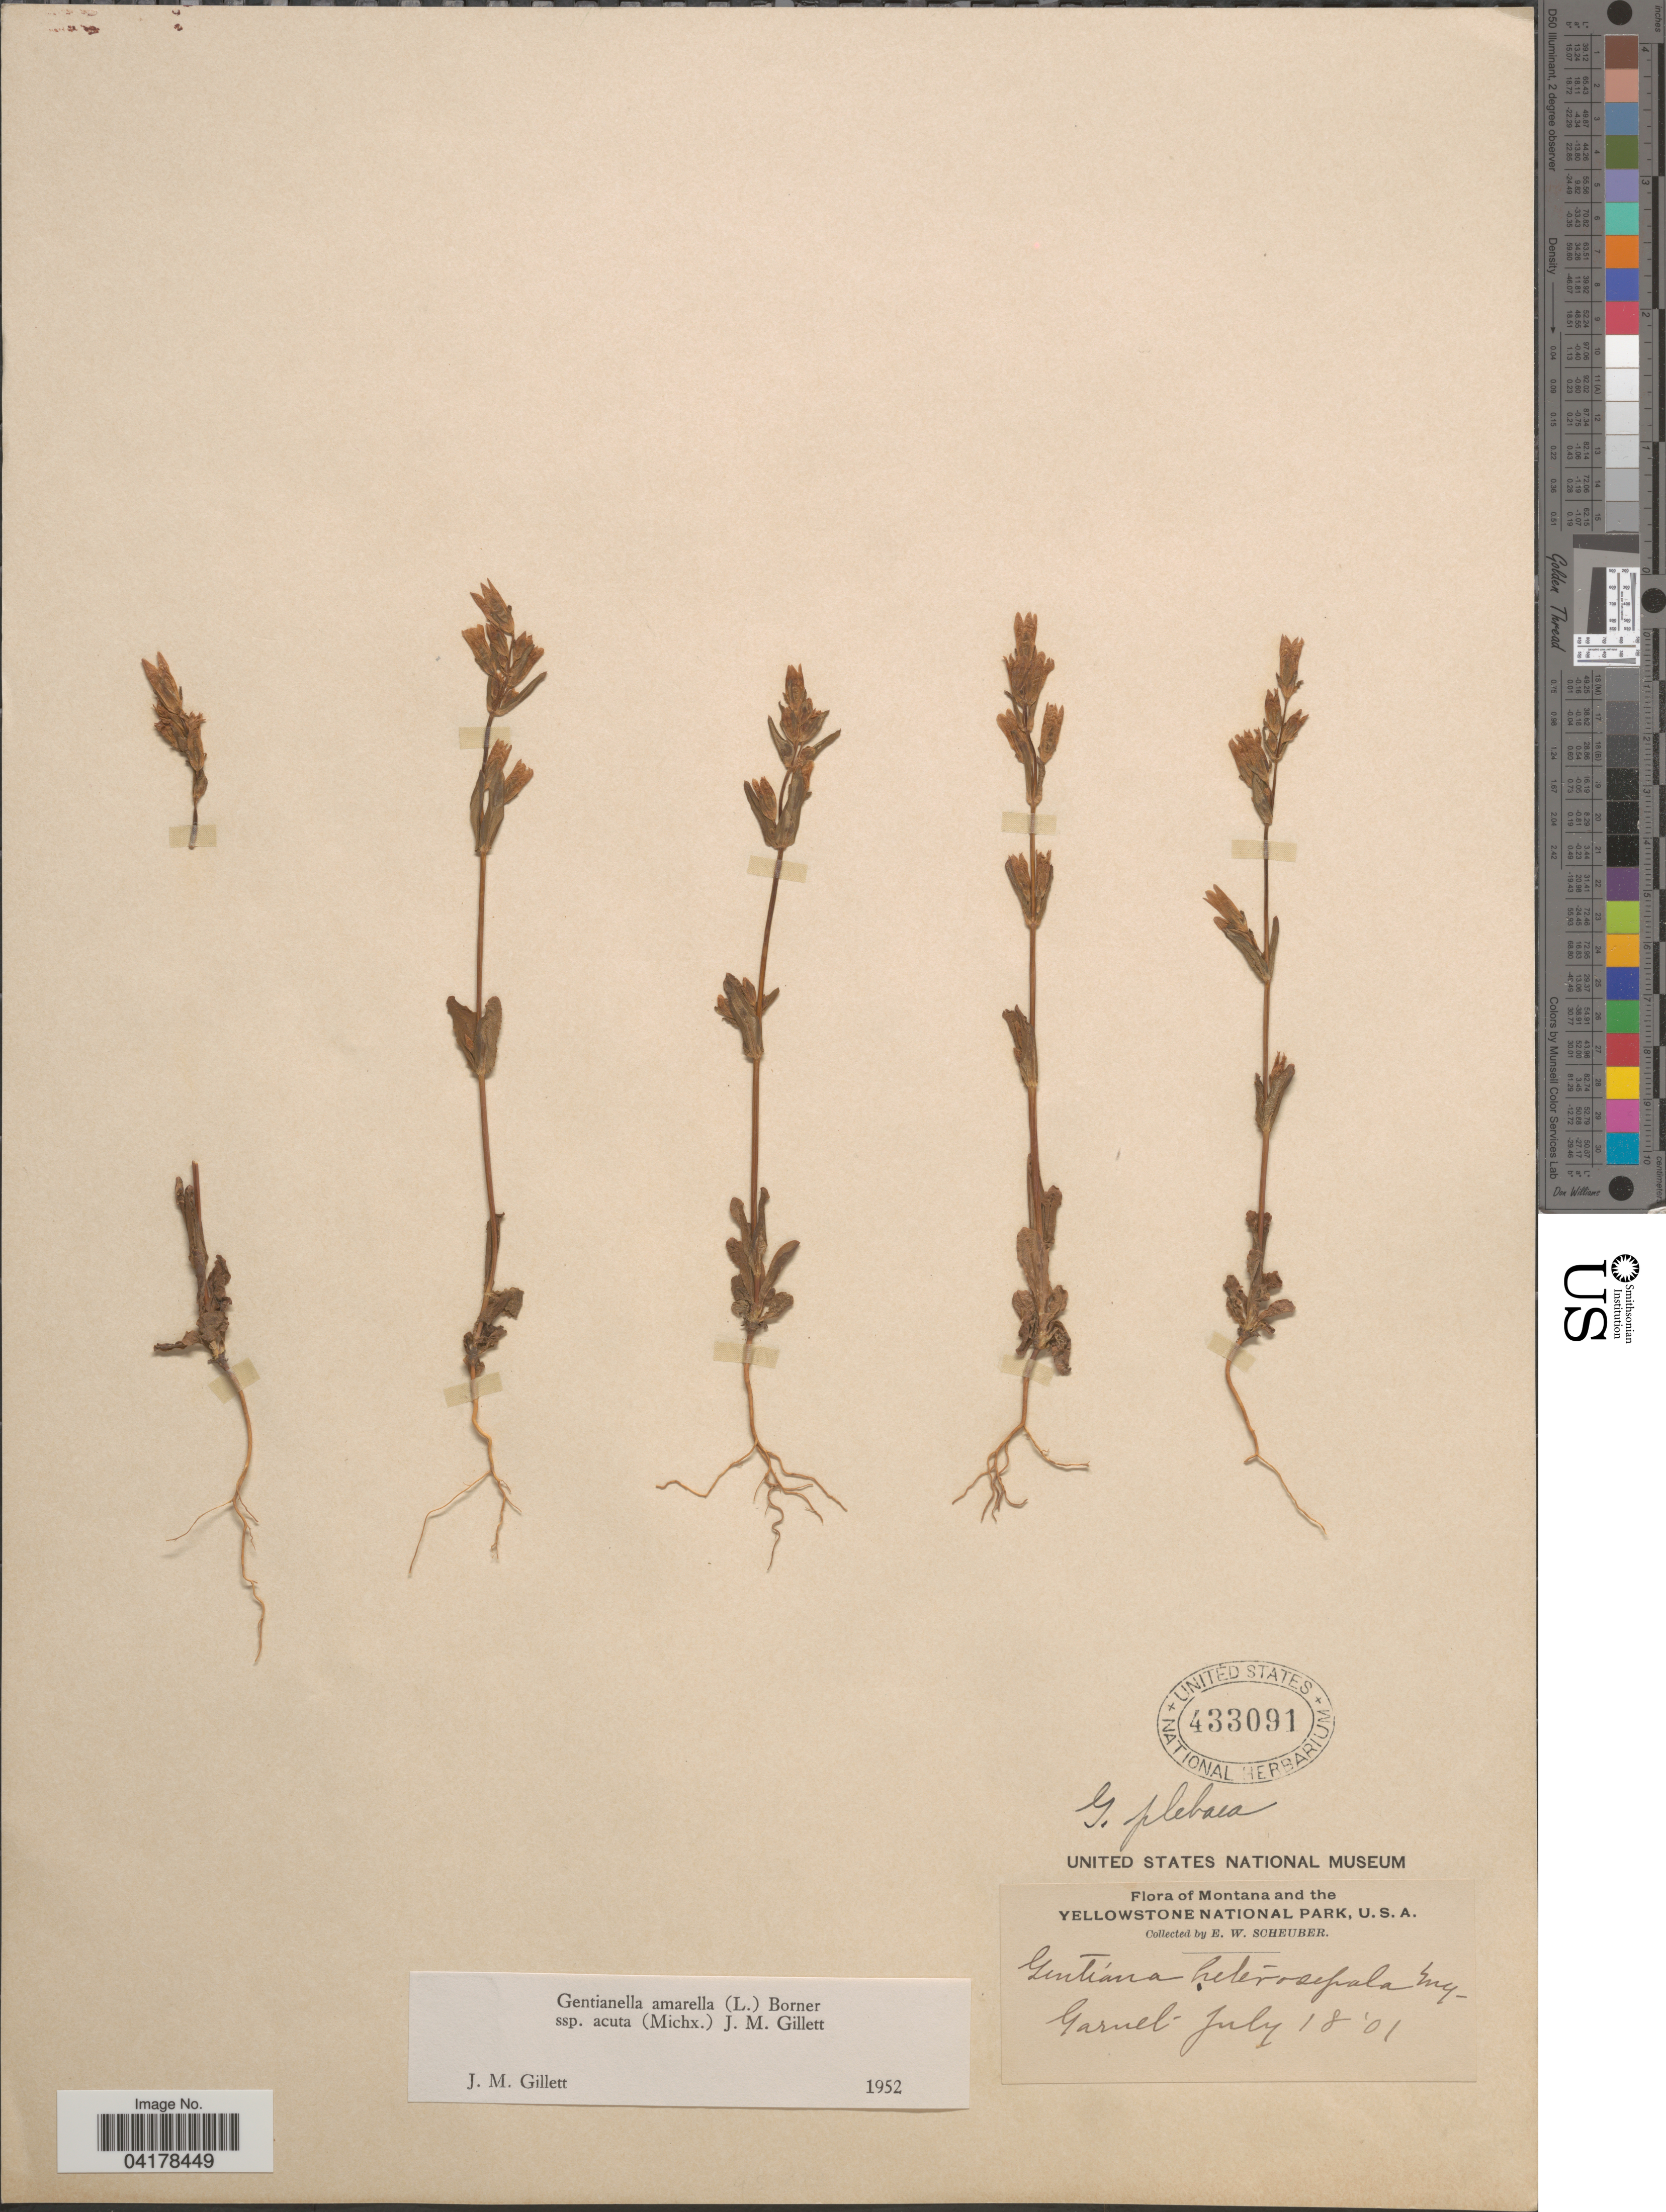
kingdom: Plantae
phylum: Tracheophyta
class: Magnoliopsida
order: Gentianales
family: Gentianaceae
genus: Gentianella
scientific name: Gentianella amarella subsp. acuta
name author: (Michx.) J.M. Gillett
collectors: E. Scheuber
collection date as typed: Transcribed d/m/y: 18/7/1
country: United States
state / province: Montana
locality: The Yellowstone National Park. Garnet.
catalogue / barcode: US 433091